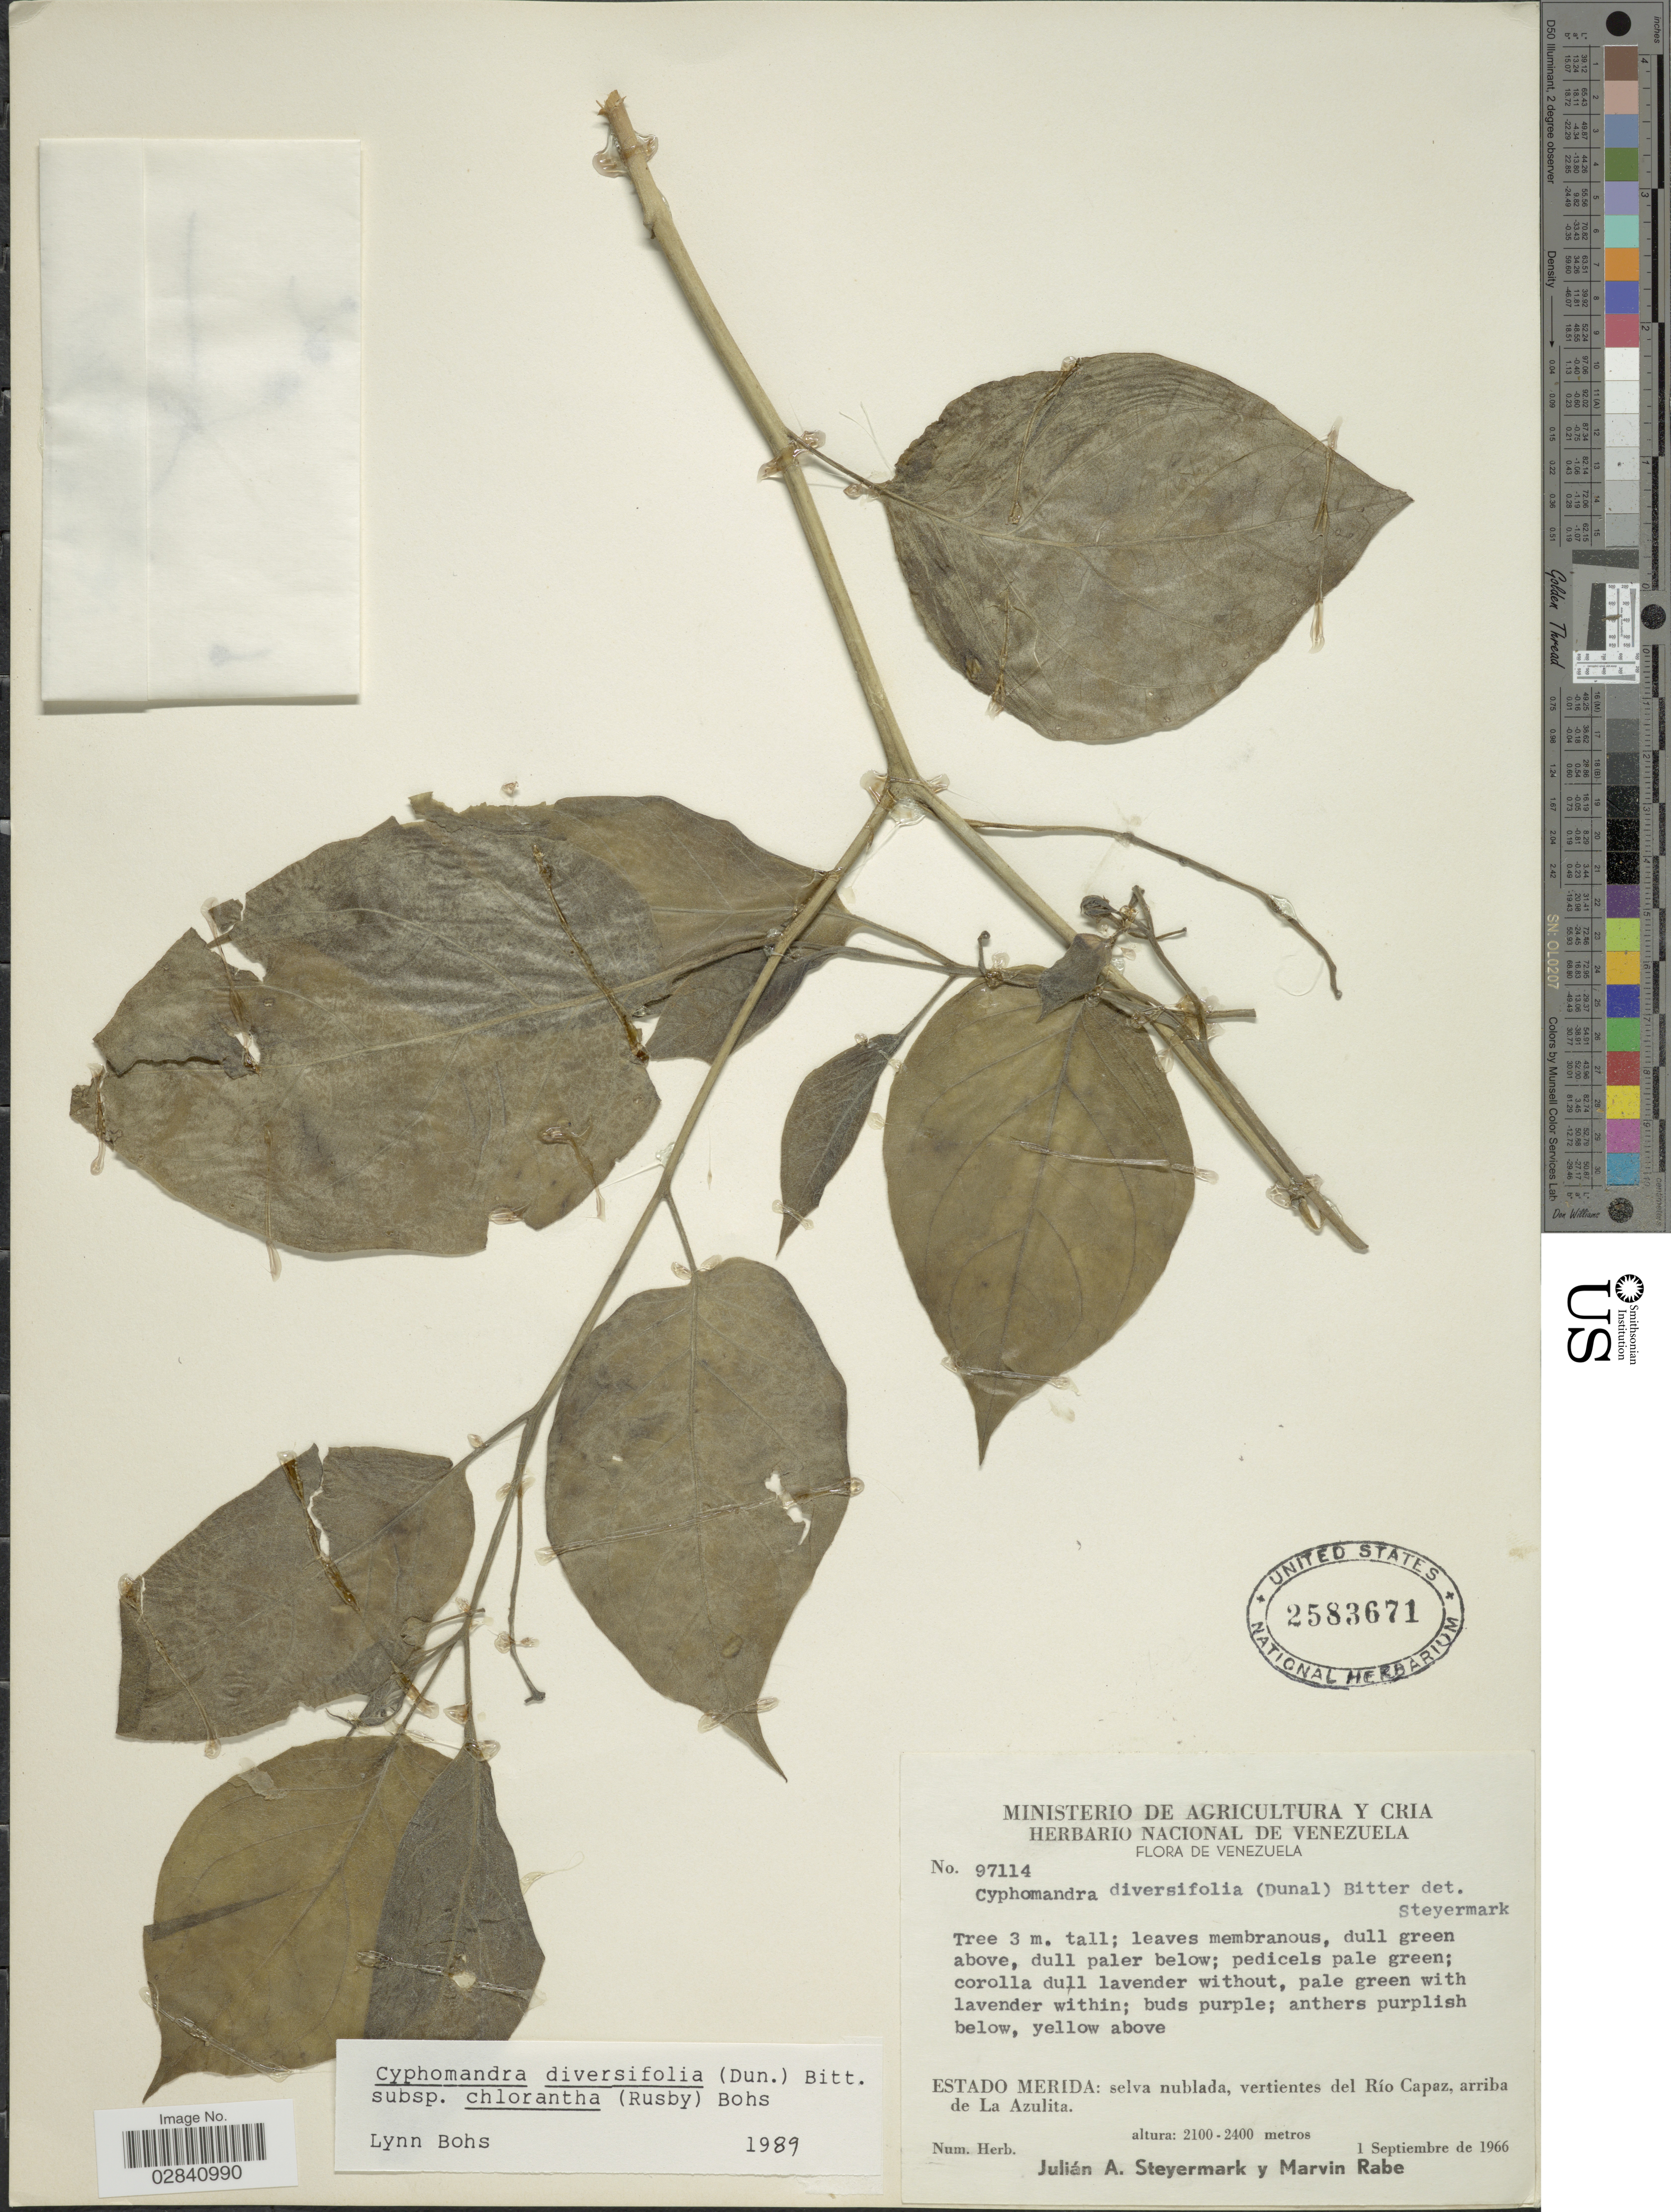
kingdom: Plantae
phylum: Tracheophyta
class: Magnoliopsida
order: Solanales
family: Solanaceae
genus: Cyphomandra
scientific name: Cyphomandra diversifolia subsp. chlorantha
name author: (Dun.) Bitt.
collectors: J. Steyermark & M. Rabe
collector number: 97114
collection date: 1966-09-01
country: Venezuela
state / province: Mérida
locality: Selva nublada, vertientes del Río Capaz, arriba de La Azulita.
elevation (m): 2100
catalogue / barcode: US 2583671